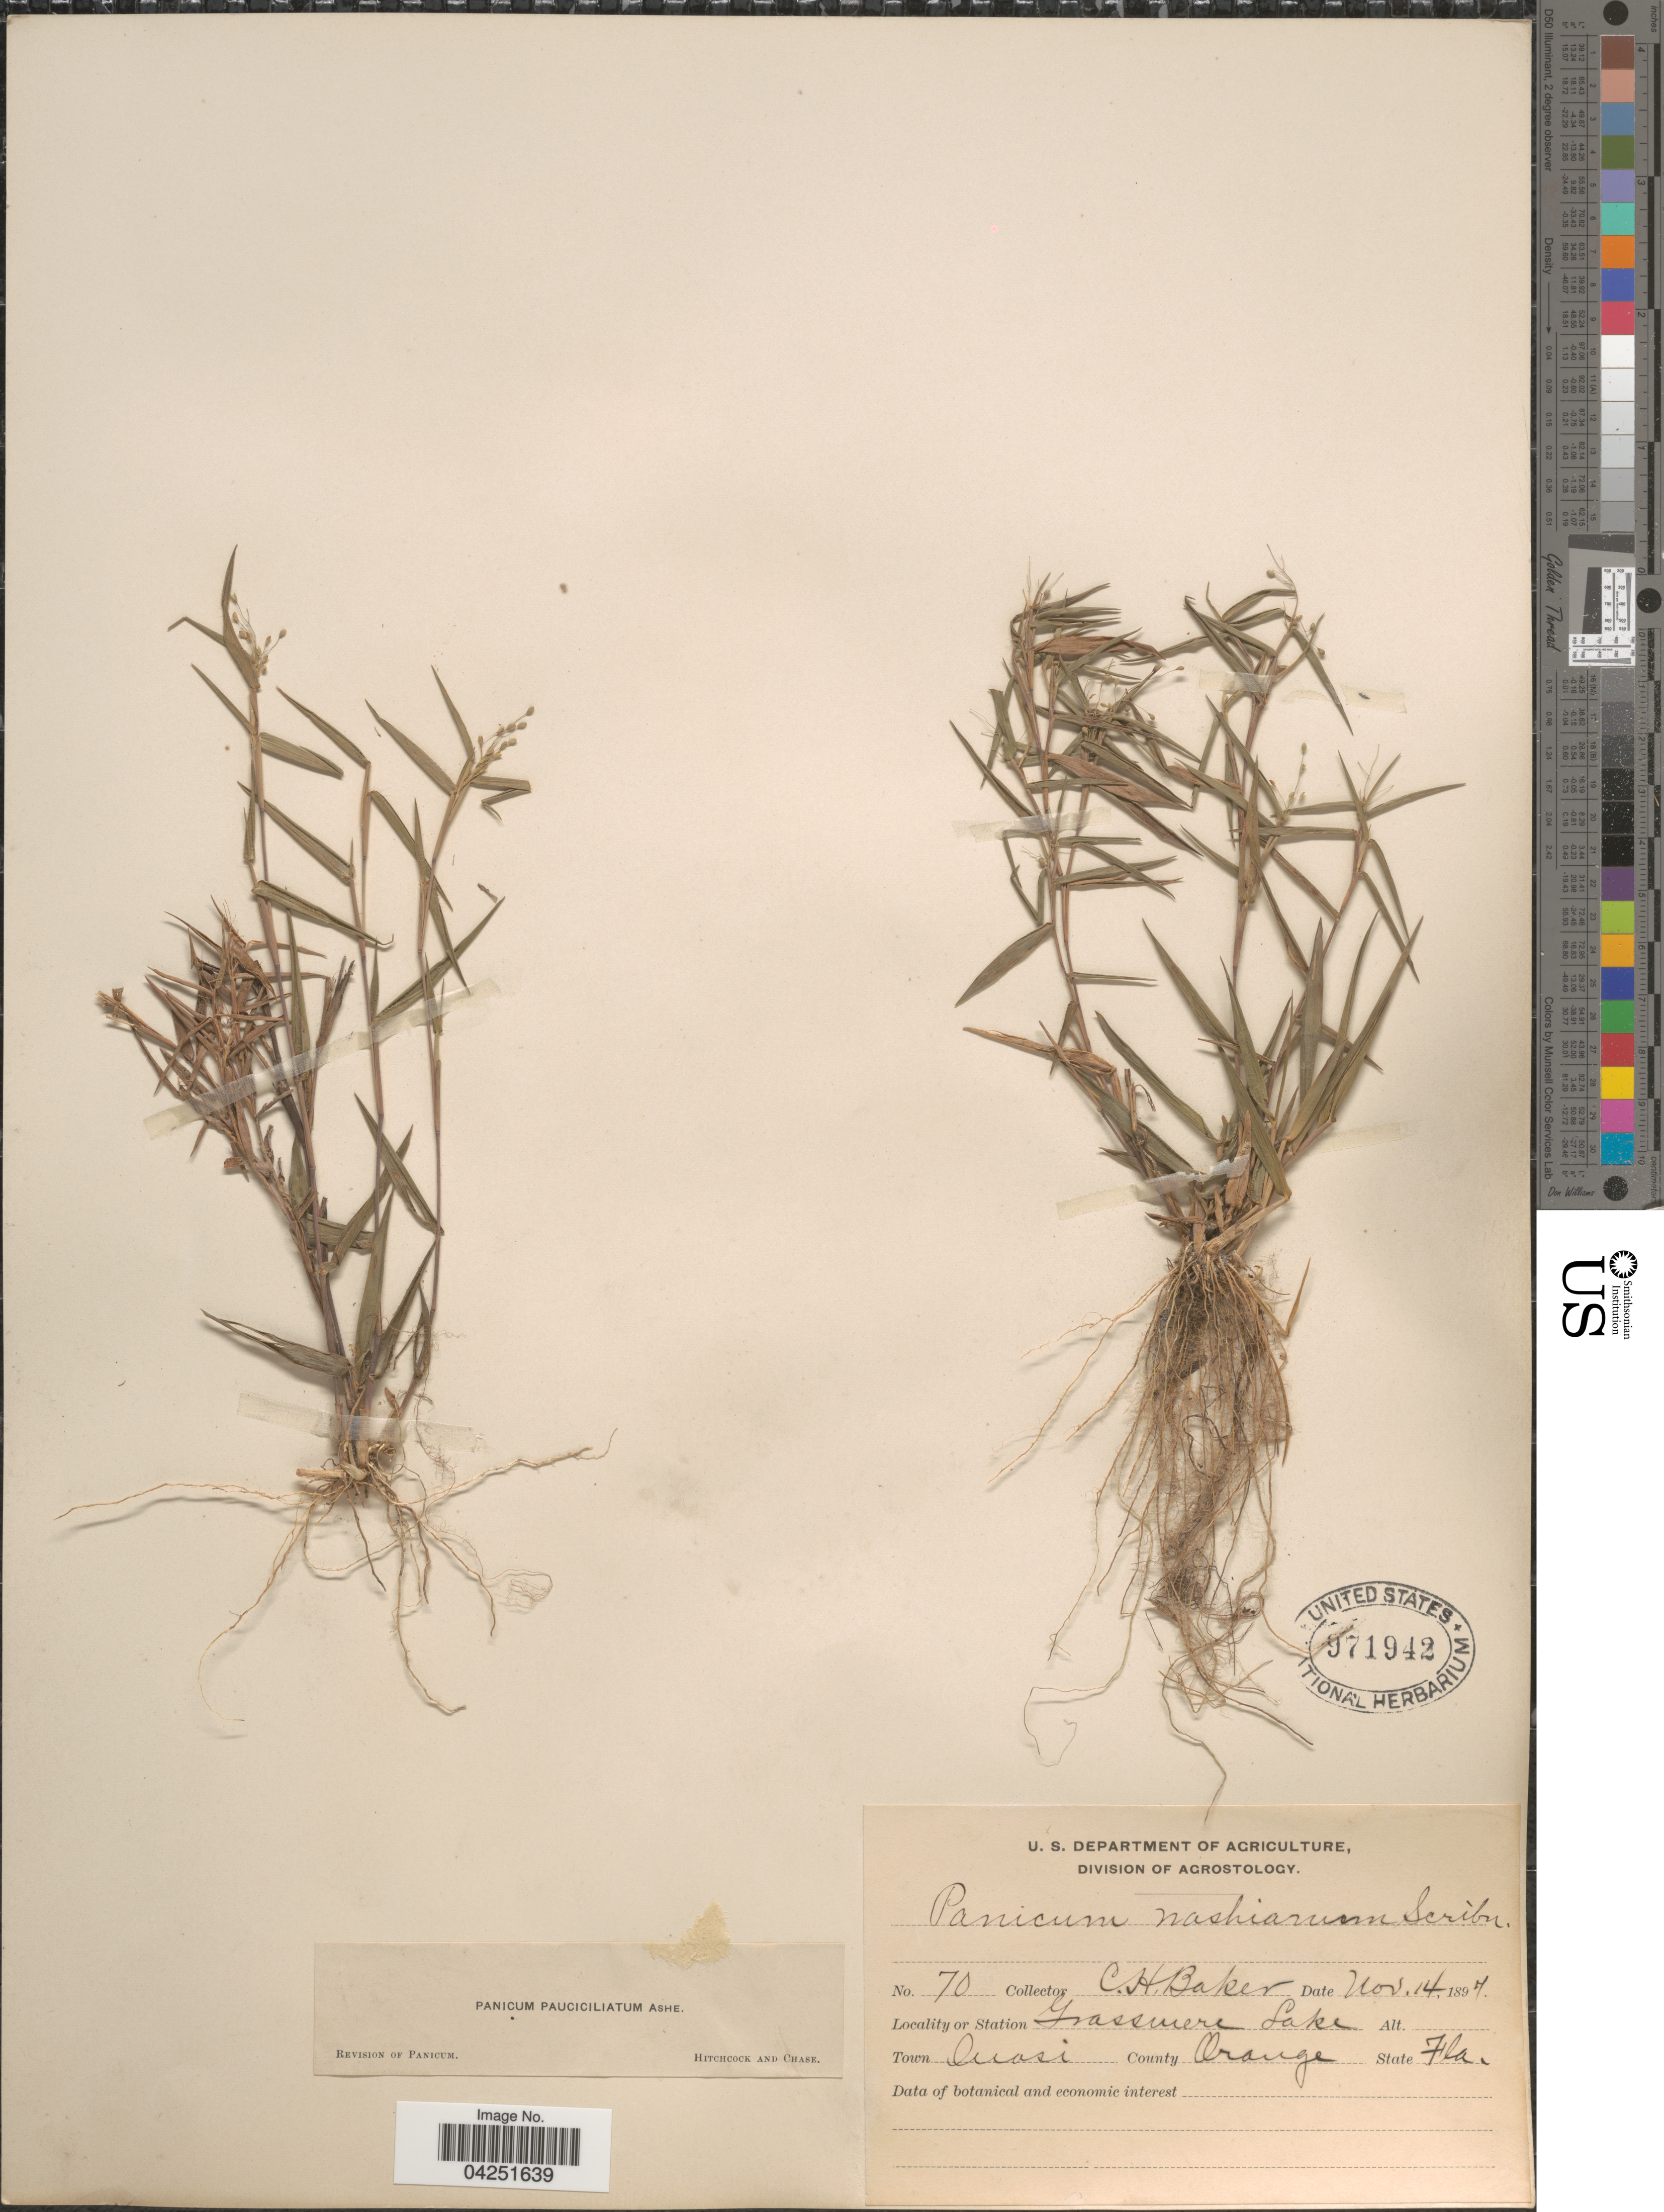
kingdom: Plantae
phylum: Tracheophyta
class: Liliopsida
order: Poales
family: Poaceae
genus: Dichanthelium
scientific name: Dichanthelium acuminatum var. acuminatum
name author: (Sw.) Gould & C.A. Clark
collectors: C. H. Baker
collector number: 70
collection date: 1897-11-14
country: United States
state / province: Florida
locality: Grassmere Lake. Town Onasi. County Orange.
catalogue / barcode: US 971942